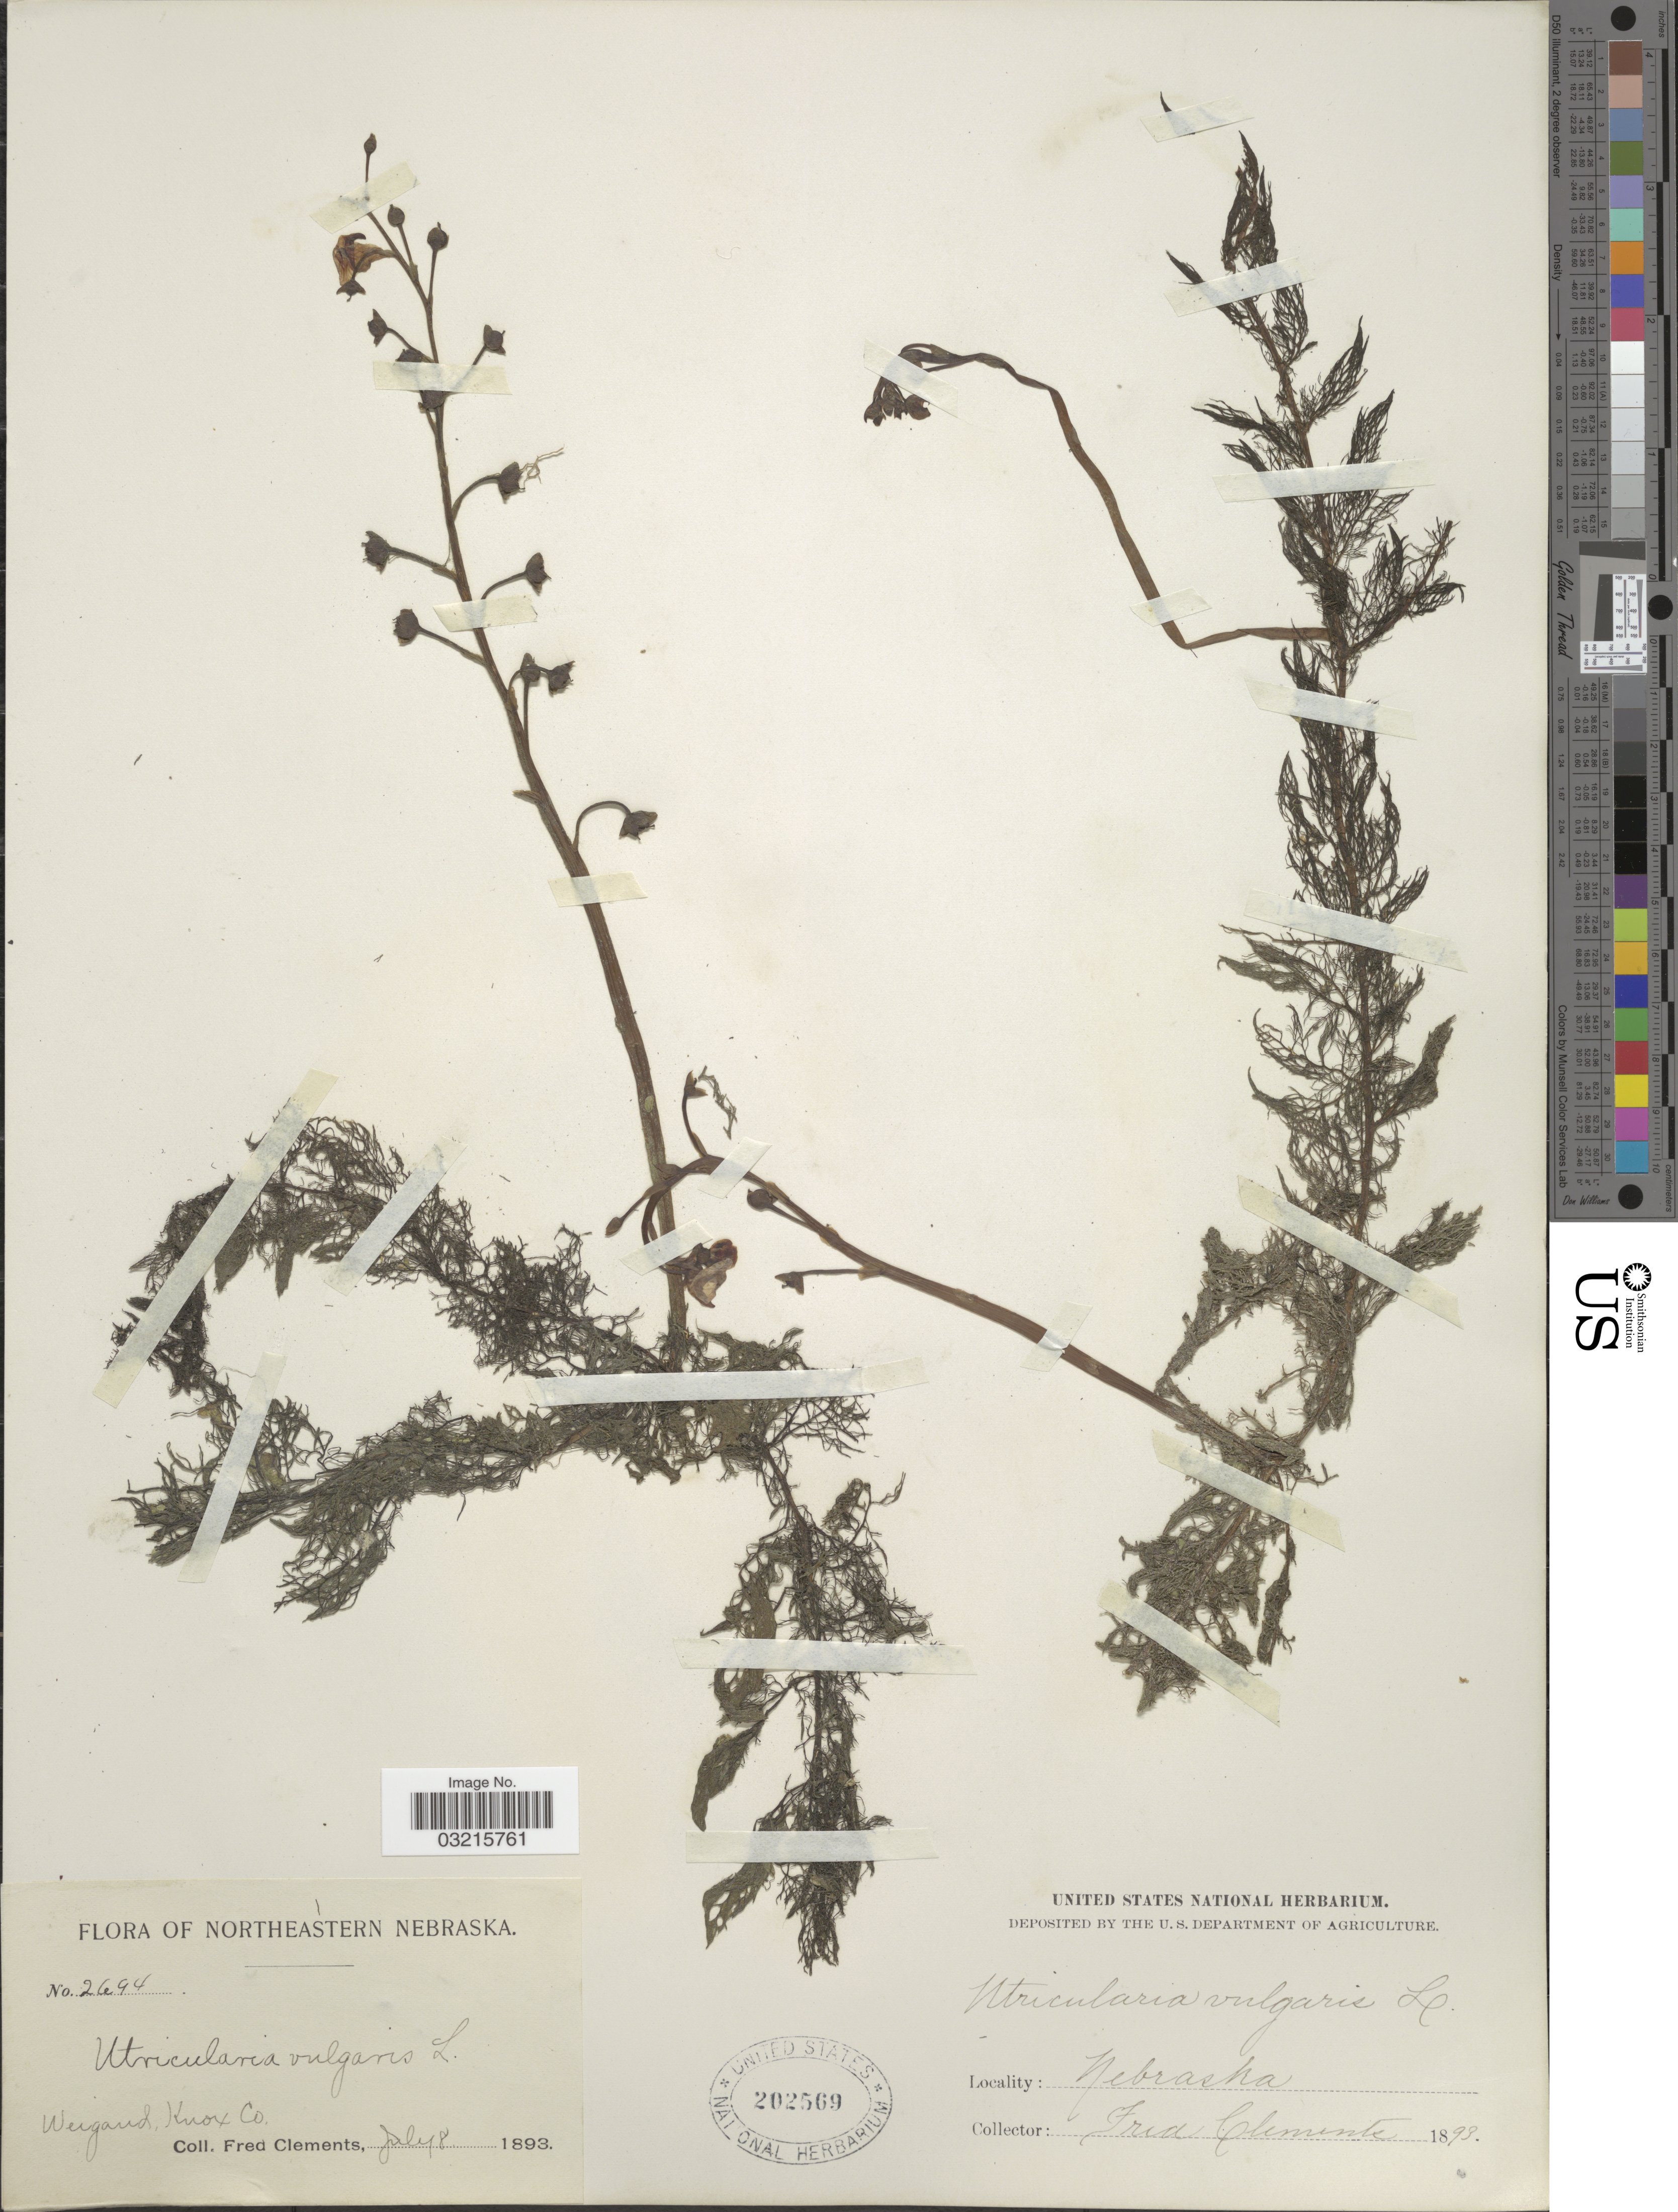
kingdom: Plantae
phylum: Tracheophyta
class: Magnoliopsida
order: Lamiales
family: Lentibulariaceae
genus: Utricularia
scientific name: Utricularia vulgaris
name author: L.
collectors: F. Clements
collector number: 2694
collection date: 1893-07-08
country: United States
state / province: Nebraska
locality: Northeastern Nebraska. Weigand, Knox Co.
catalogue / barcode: US 202569